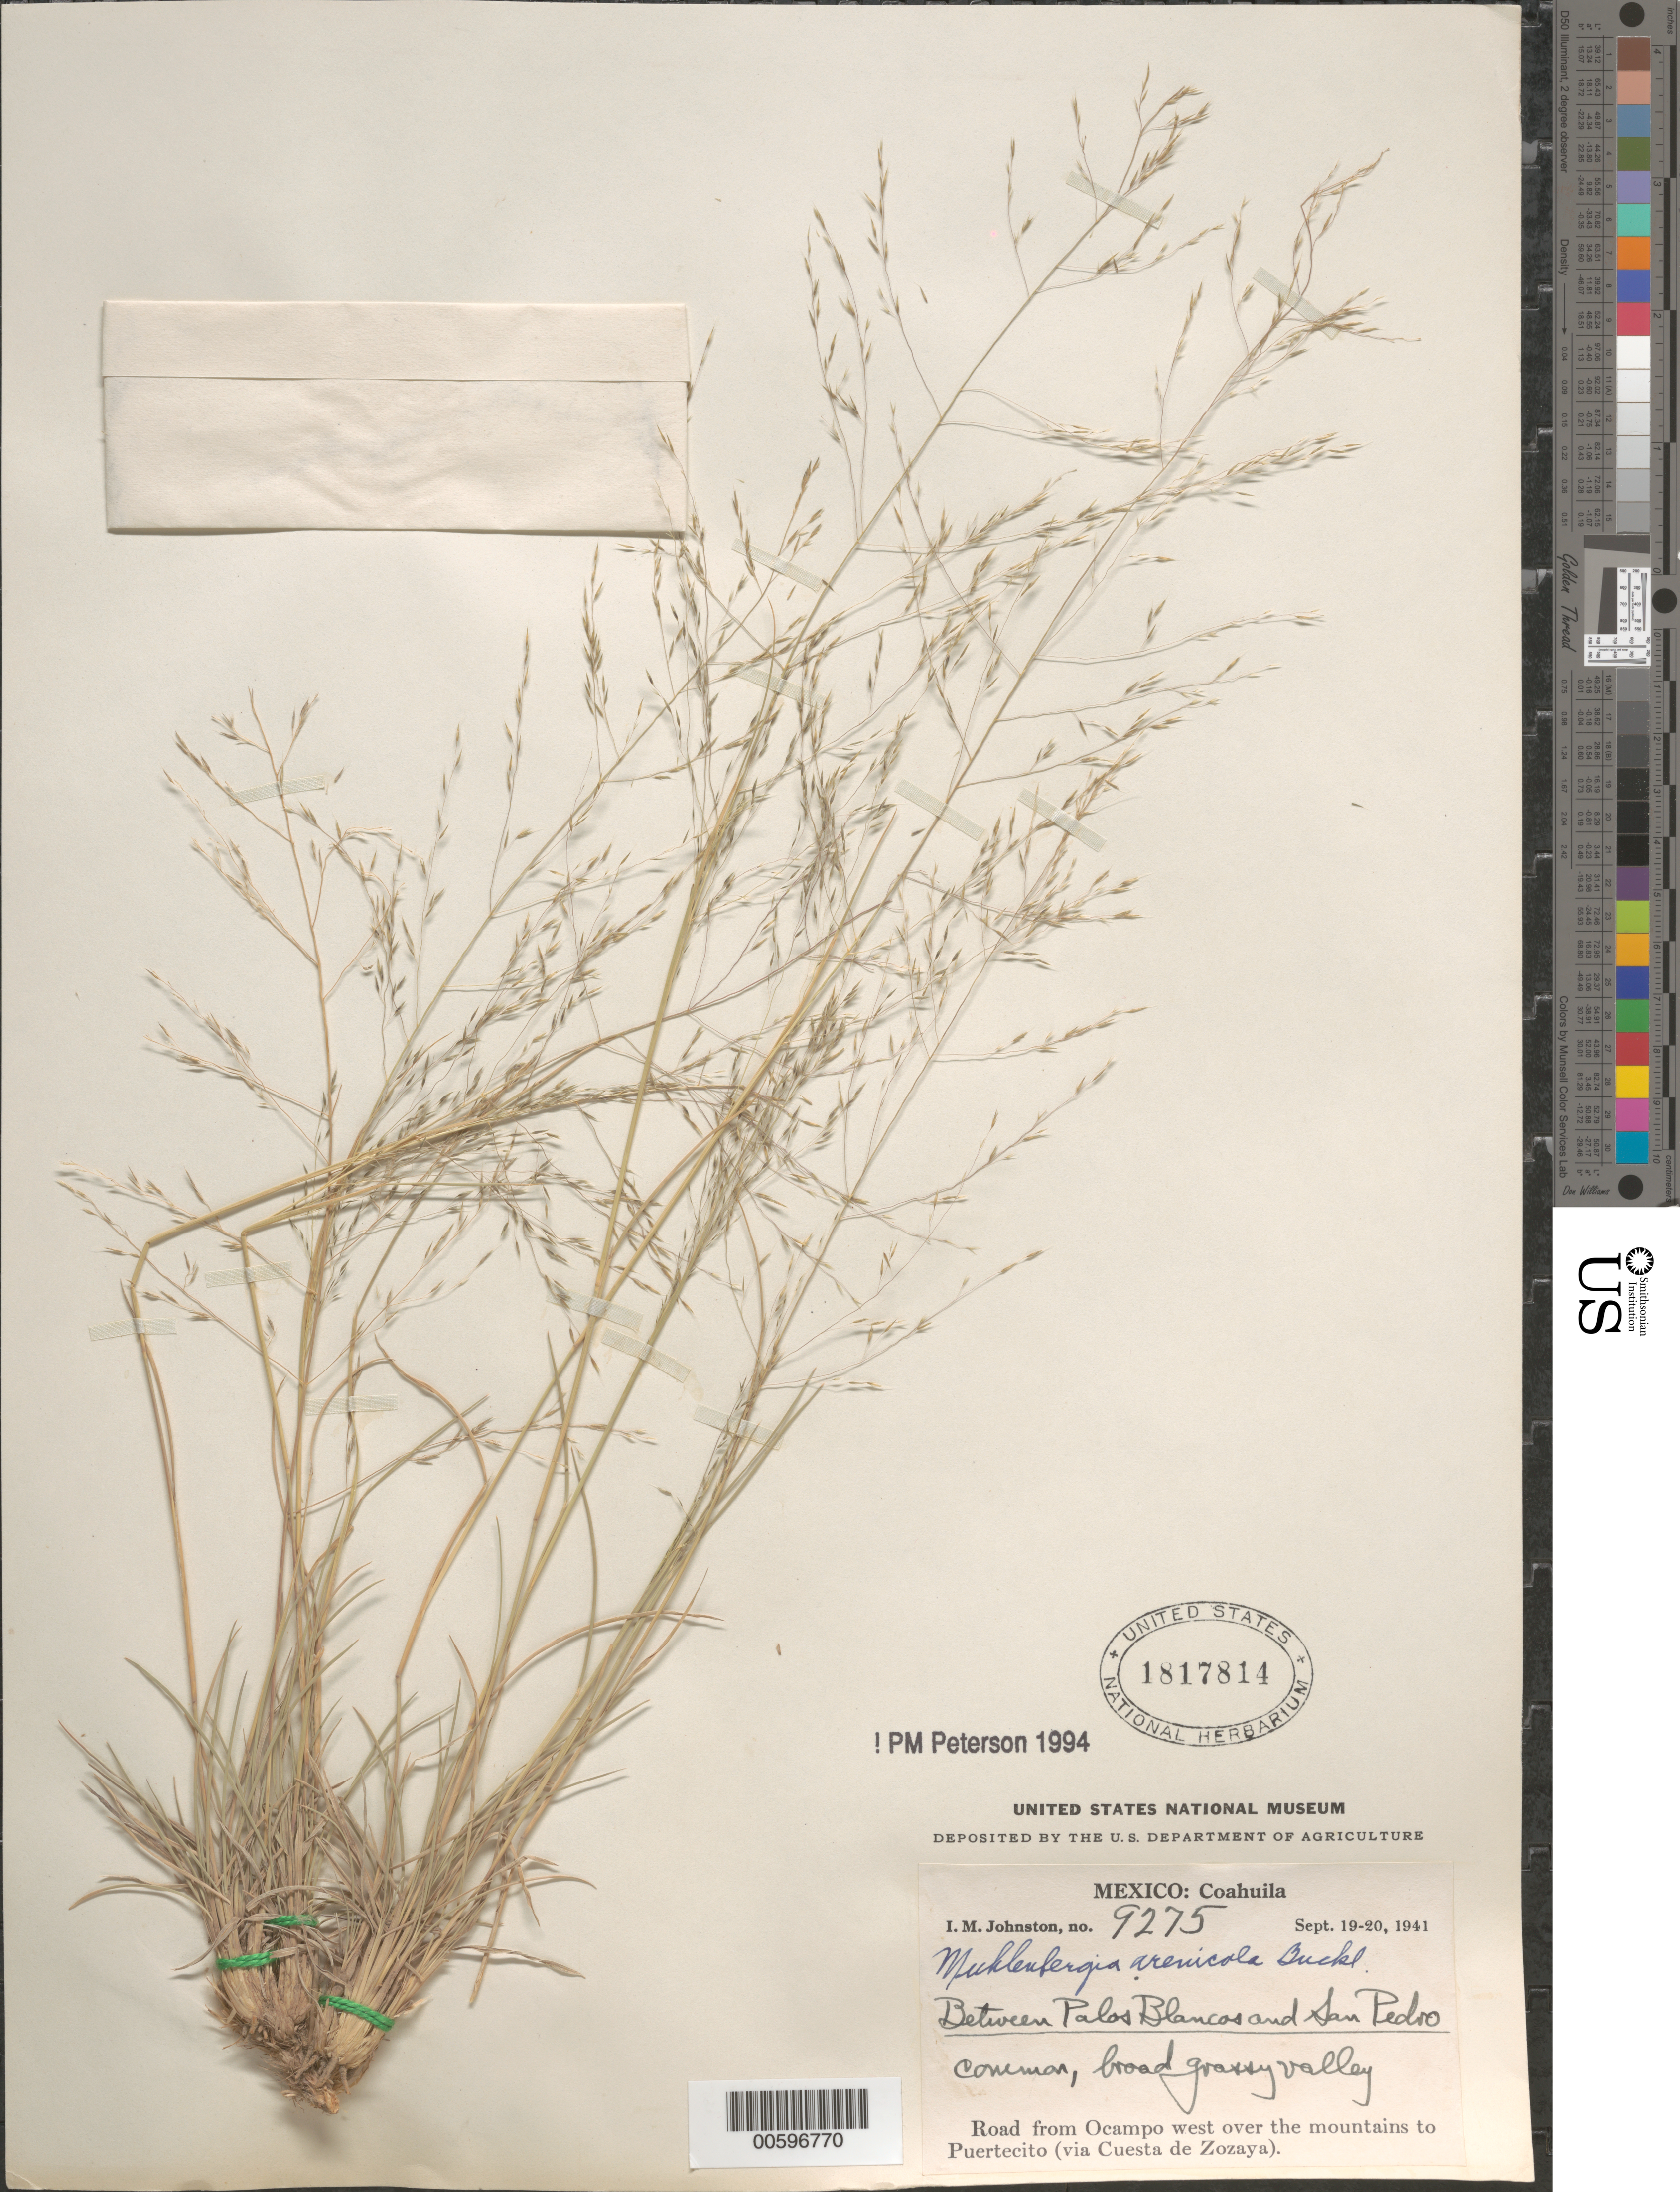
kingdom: Plantae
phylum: Tracheophyta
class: Liliopsida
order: Poales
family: Poaceae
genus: Muhlenbergia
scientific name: Muhlenbergia arenicola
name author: Buckley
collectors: I.M. Johnston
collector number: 9275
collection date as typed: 19 Sep 1941 to 20 Sep 1941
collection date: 1941-09-19/1941-09-20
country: Mexico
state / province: Coahuila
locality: Between Palos Blancos and San Pedro, road from Ocampo W over the mts to Puertecito (via Cuesta de Zozaya).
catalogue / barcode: US 1817814